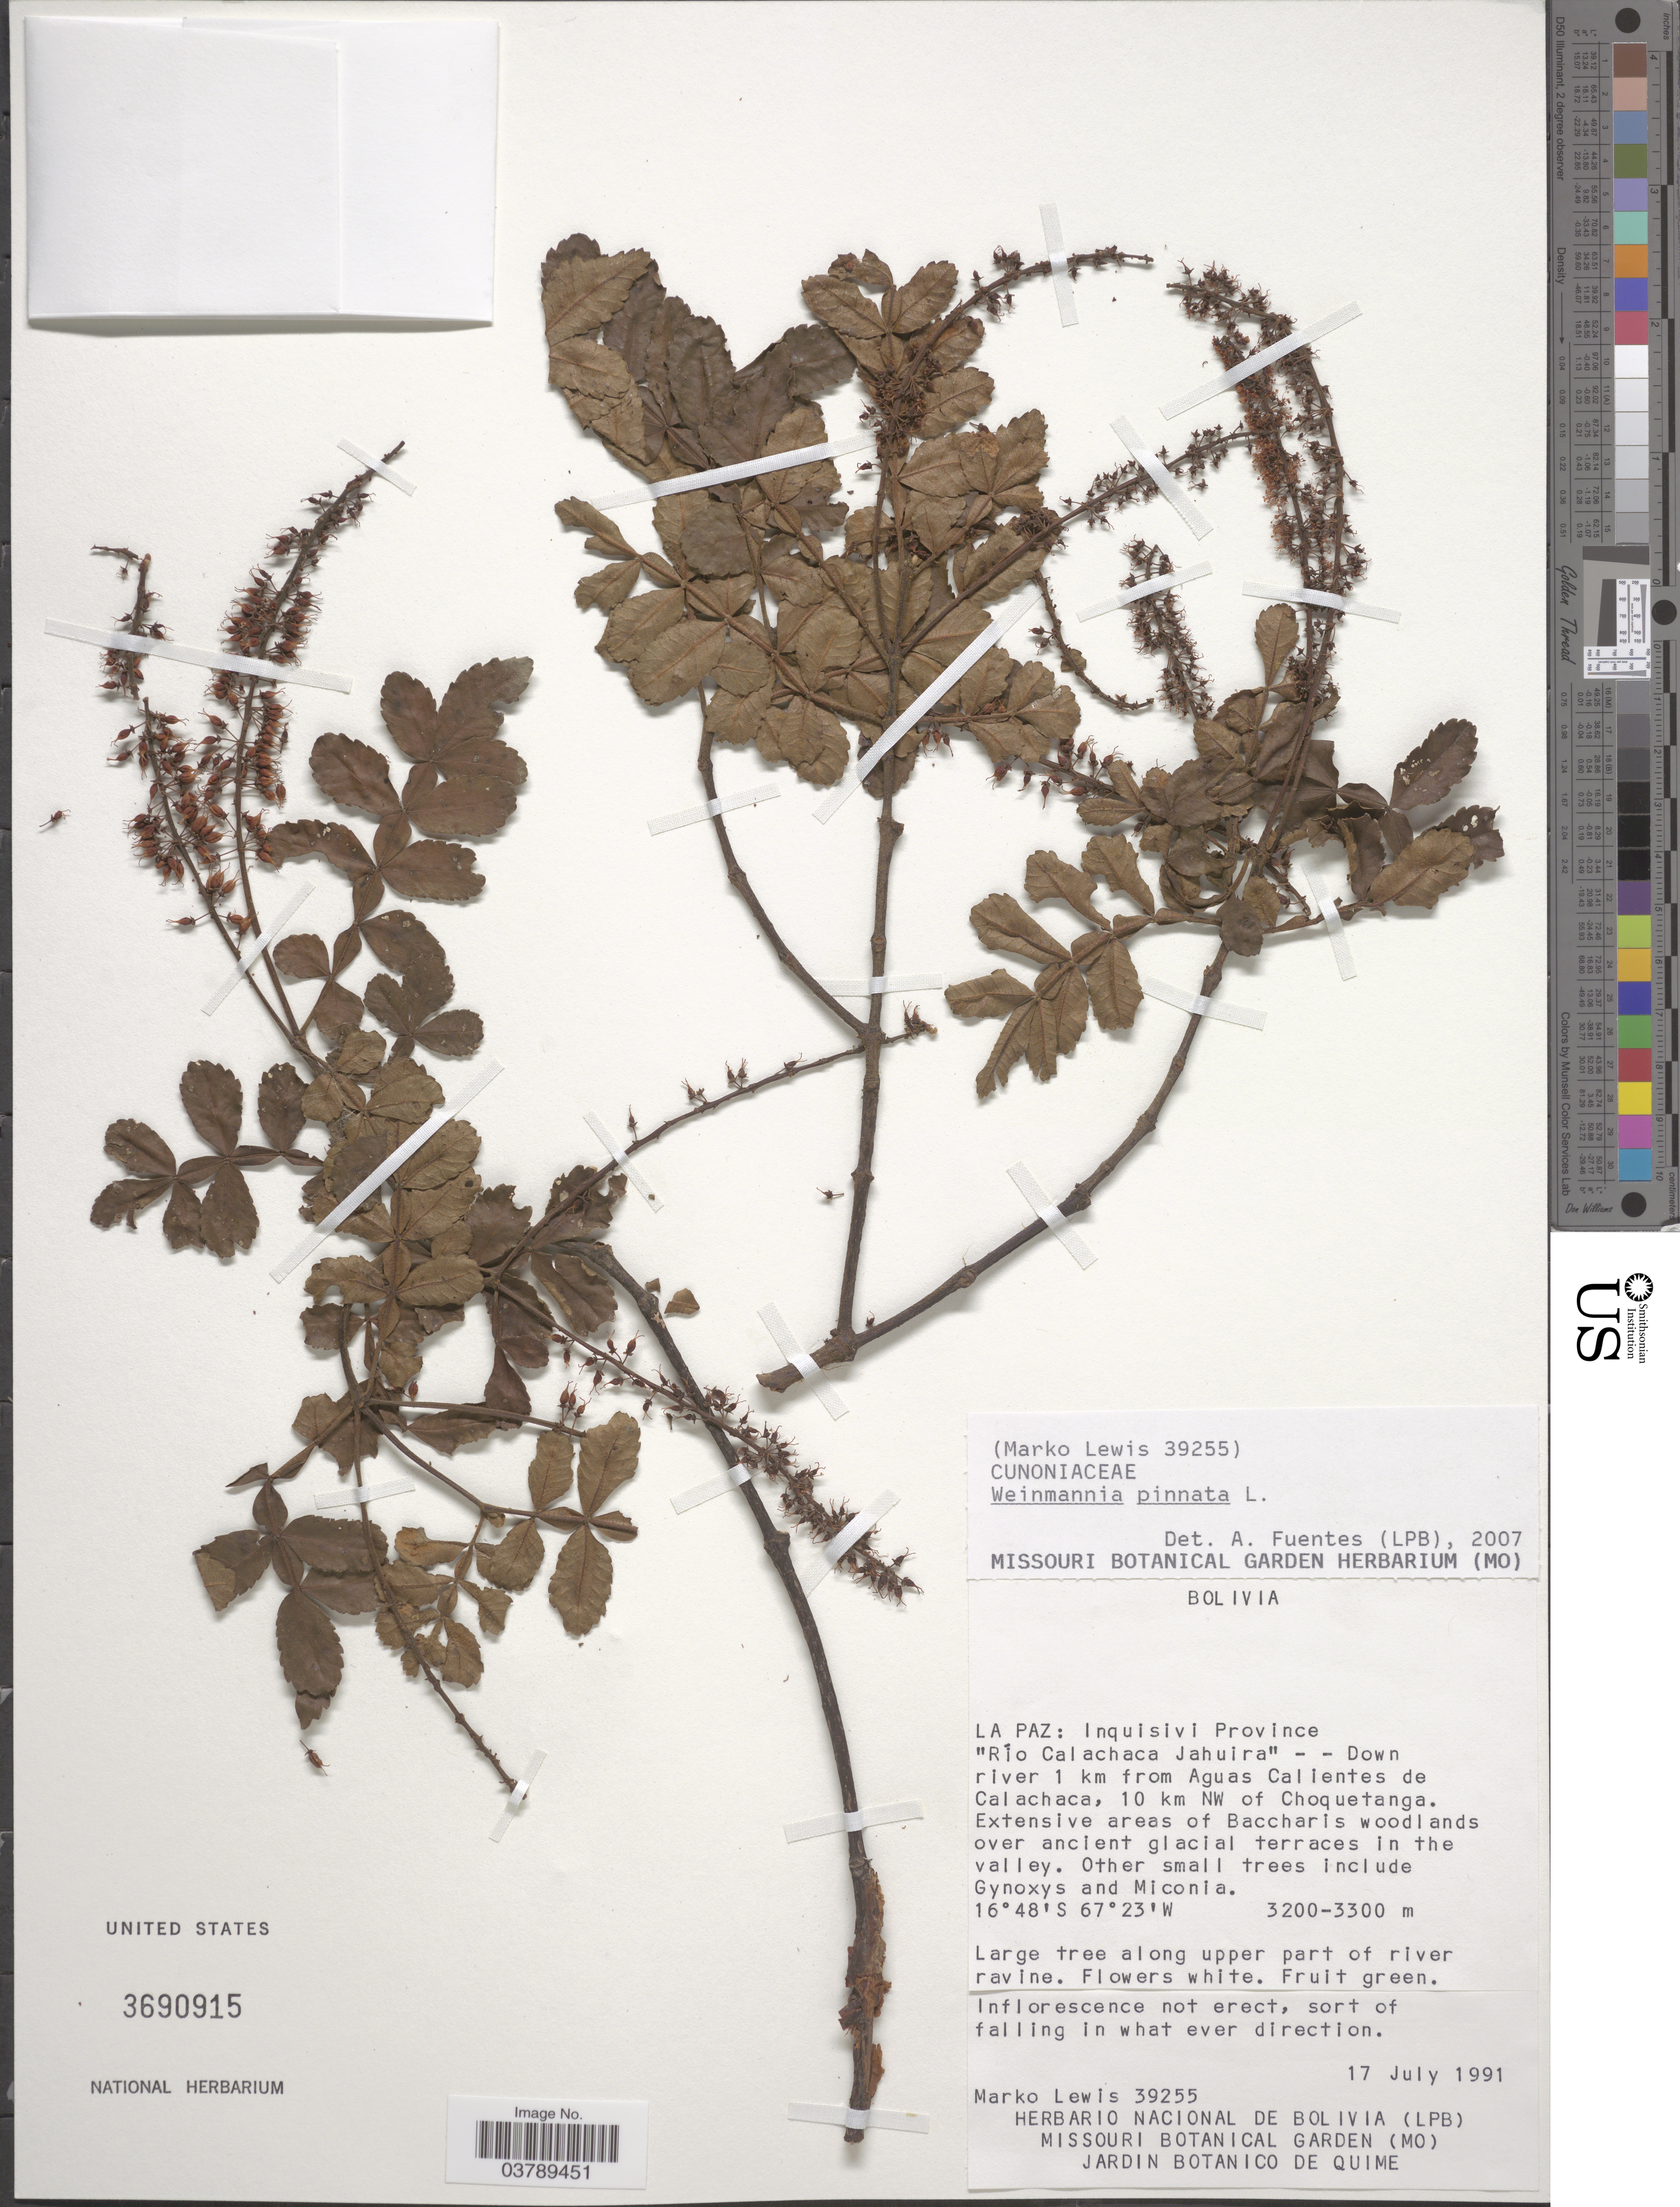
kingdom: Plantae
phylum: Tracheophyta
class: Magnoliopsida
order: Oxalidales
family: Cunoniaceae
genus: Weinmannia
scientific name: Weinmannia pinnata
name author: L.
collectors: M. Lewis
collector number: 39255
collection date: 1991-07-17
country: Bolivia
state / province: La Paz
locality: Inquisivi Province. "Río Calachaca Jahuira"-- Down river 1 km from Aguas Calientes de Calachaca, 10 km NW of Choquetanga.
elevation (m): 3200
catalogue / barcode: US 3690915